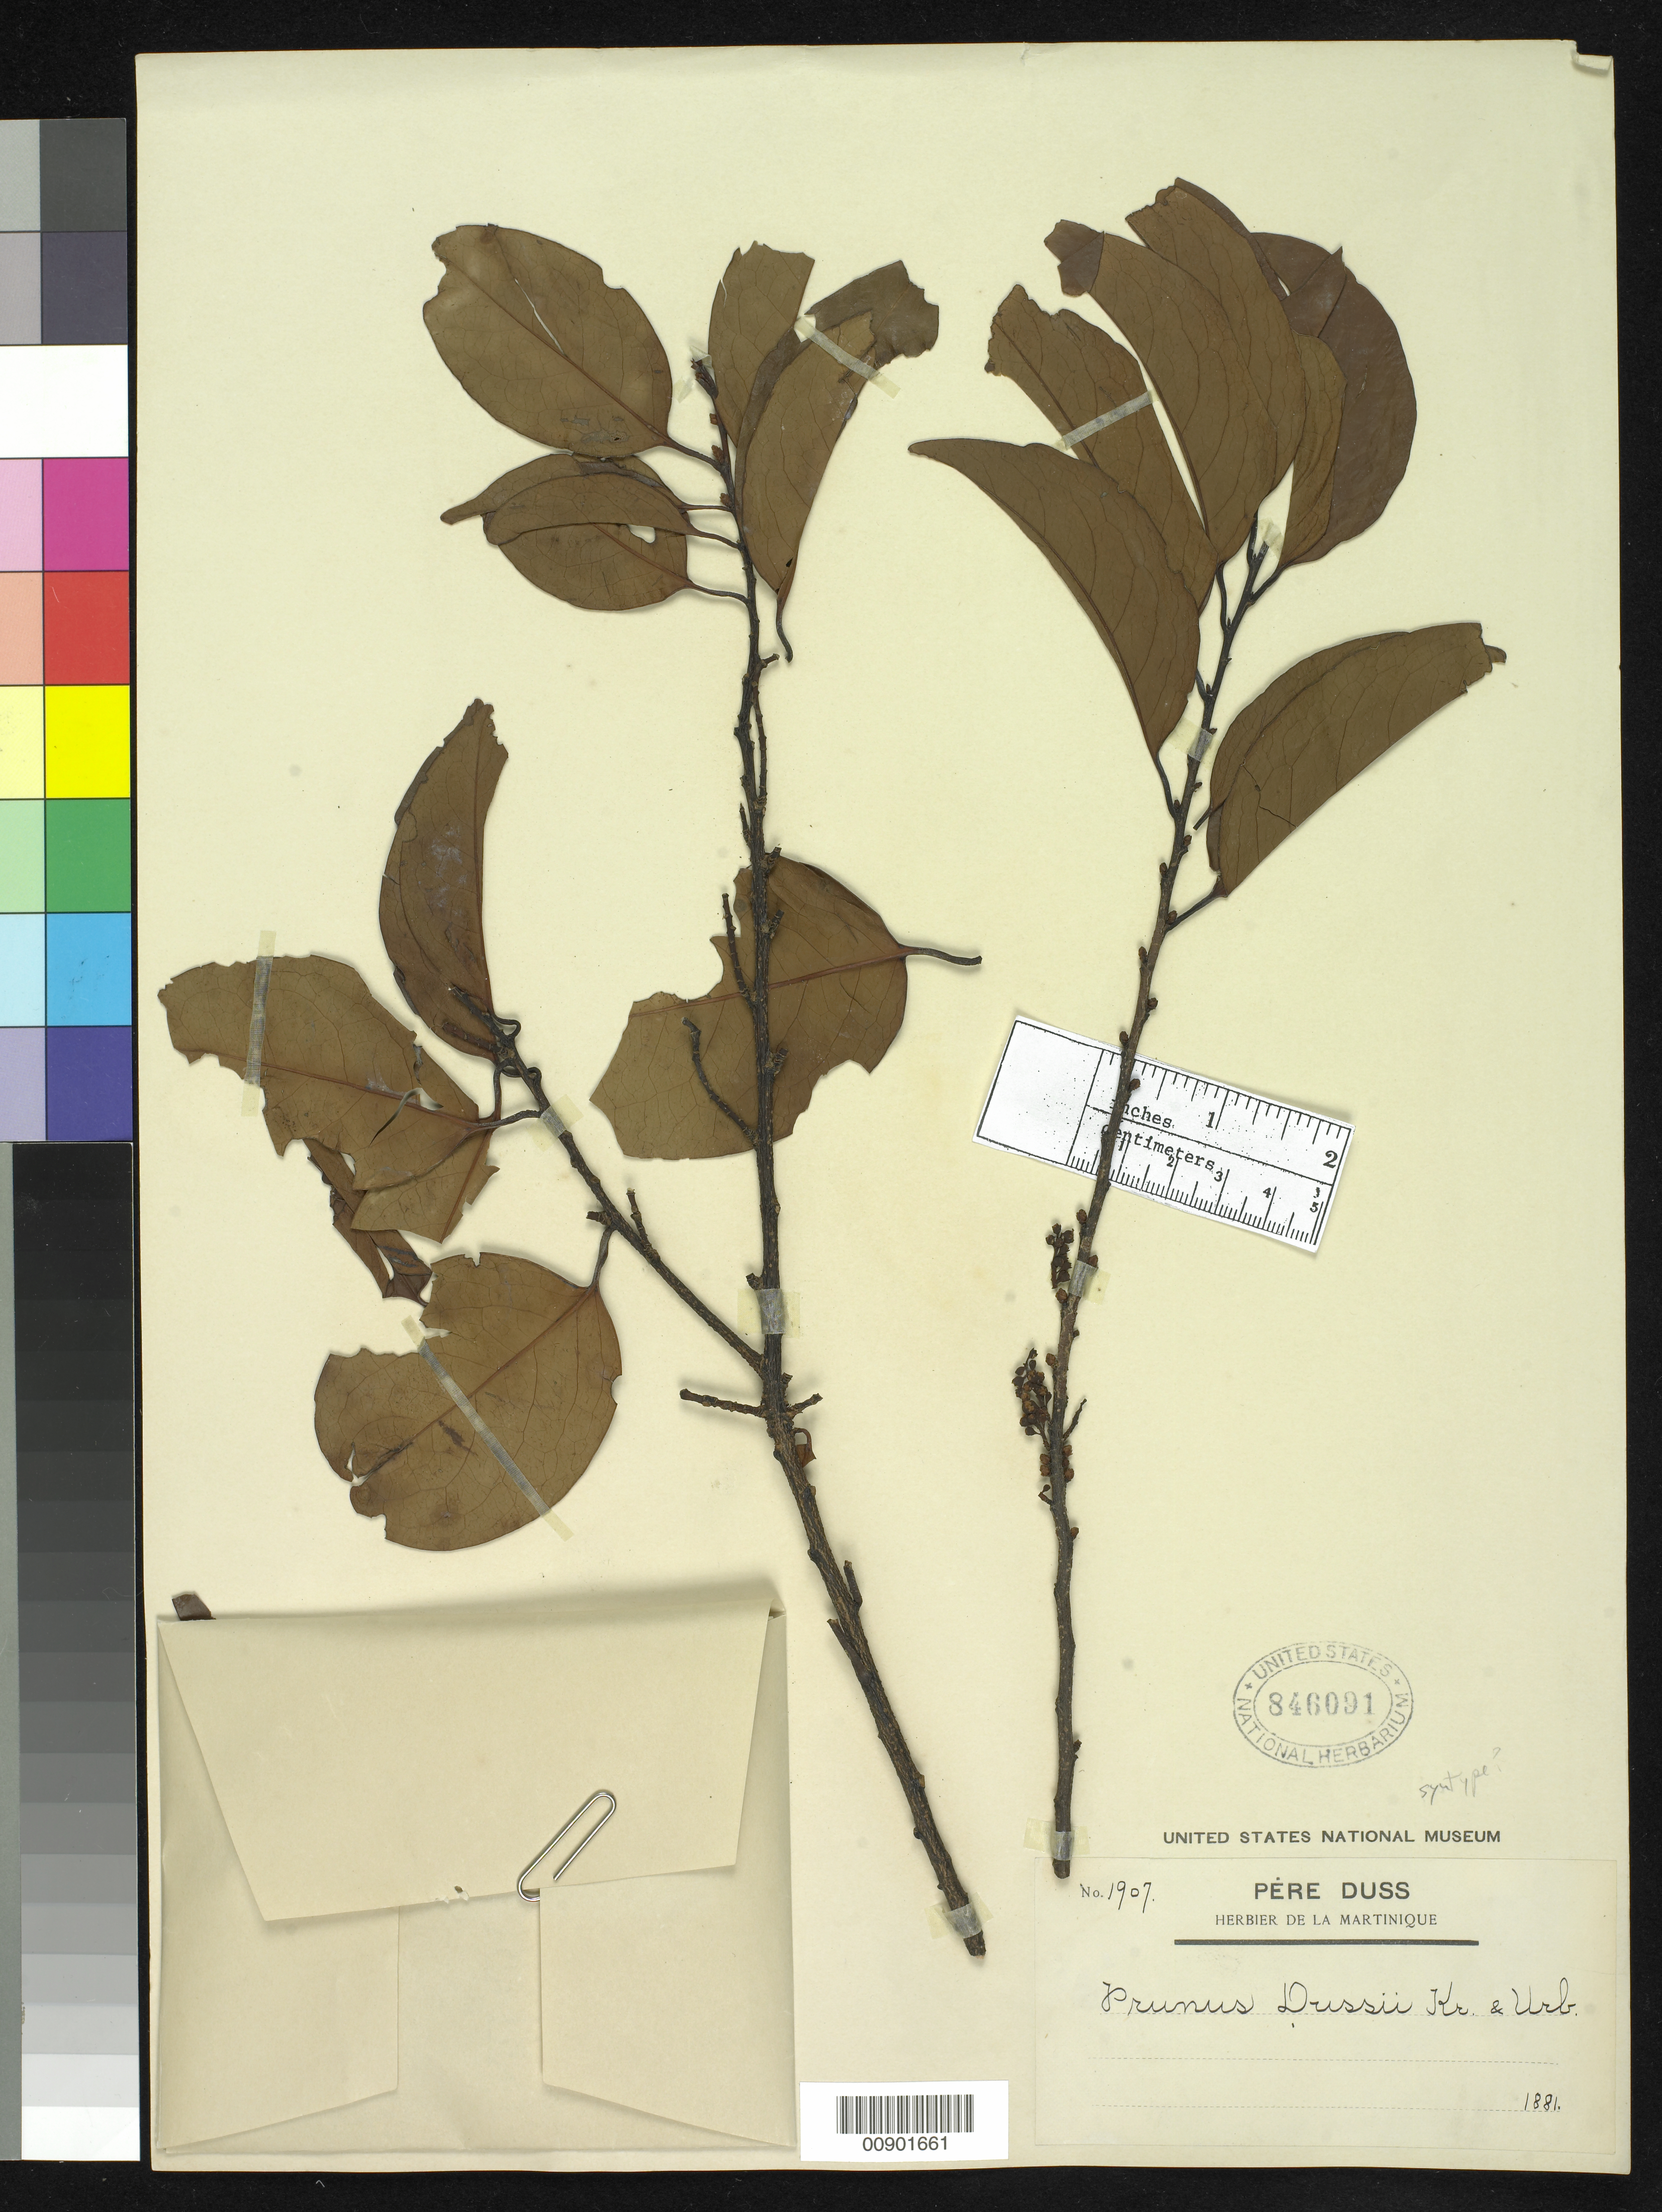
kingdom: Plantae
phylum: Tracheophyta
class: Magnoliopsida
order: Rosales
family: Rosaceae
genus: Prunus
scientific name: Prunus dussii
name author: Krug & Urb. ex Duss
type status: Syntype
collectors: Père Duss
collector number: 1907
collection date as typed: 1881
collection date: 1881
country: Martinique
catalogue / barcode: US 846091